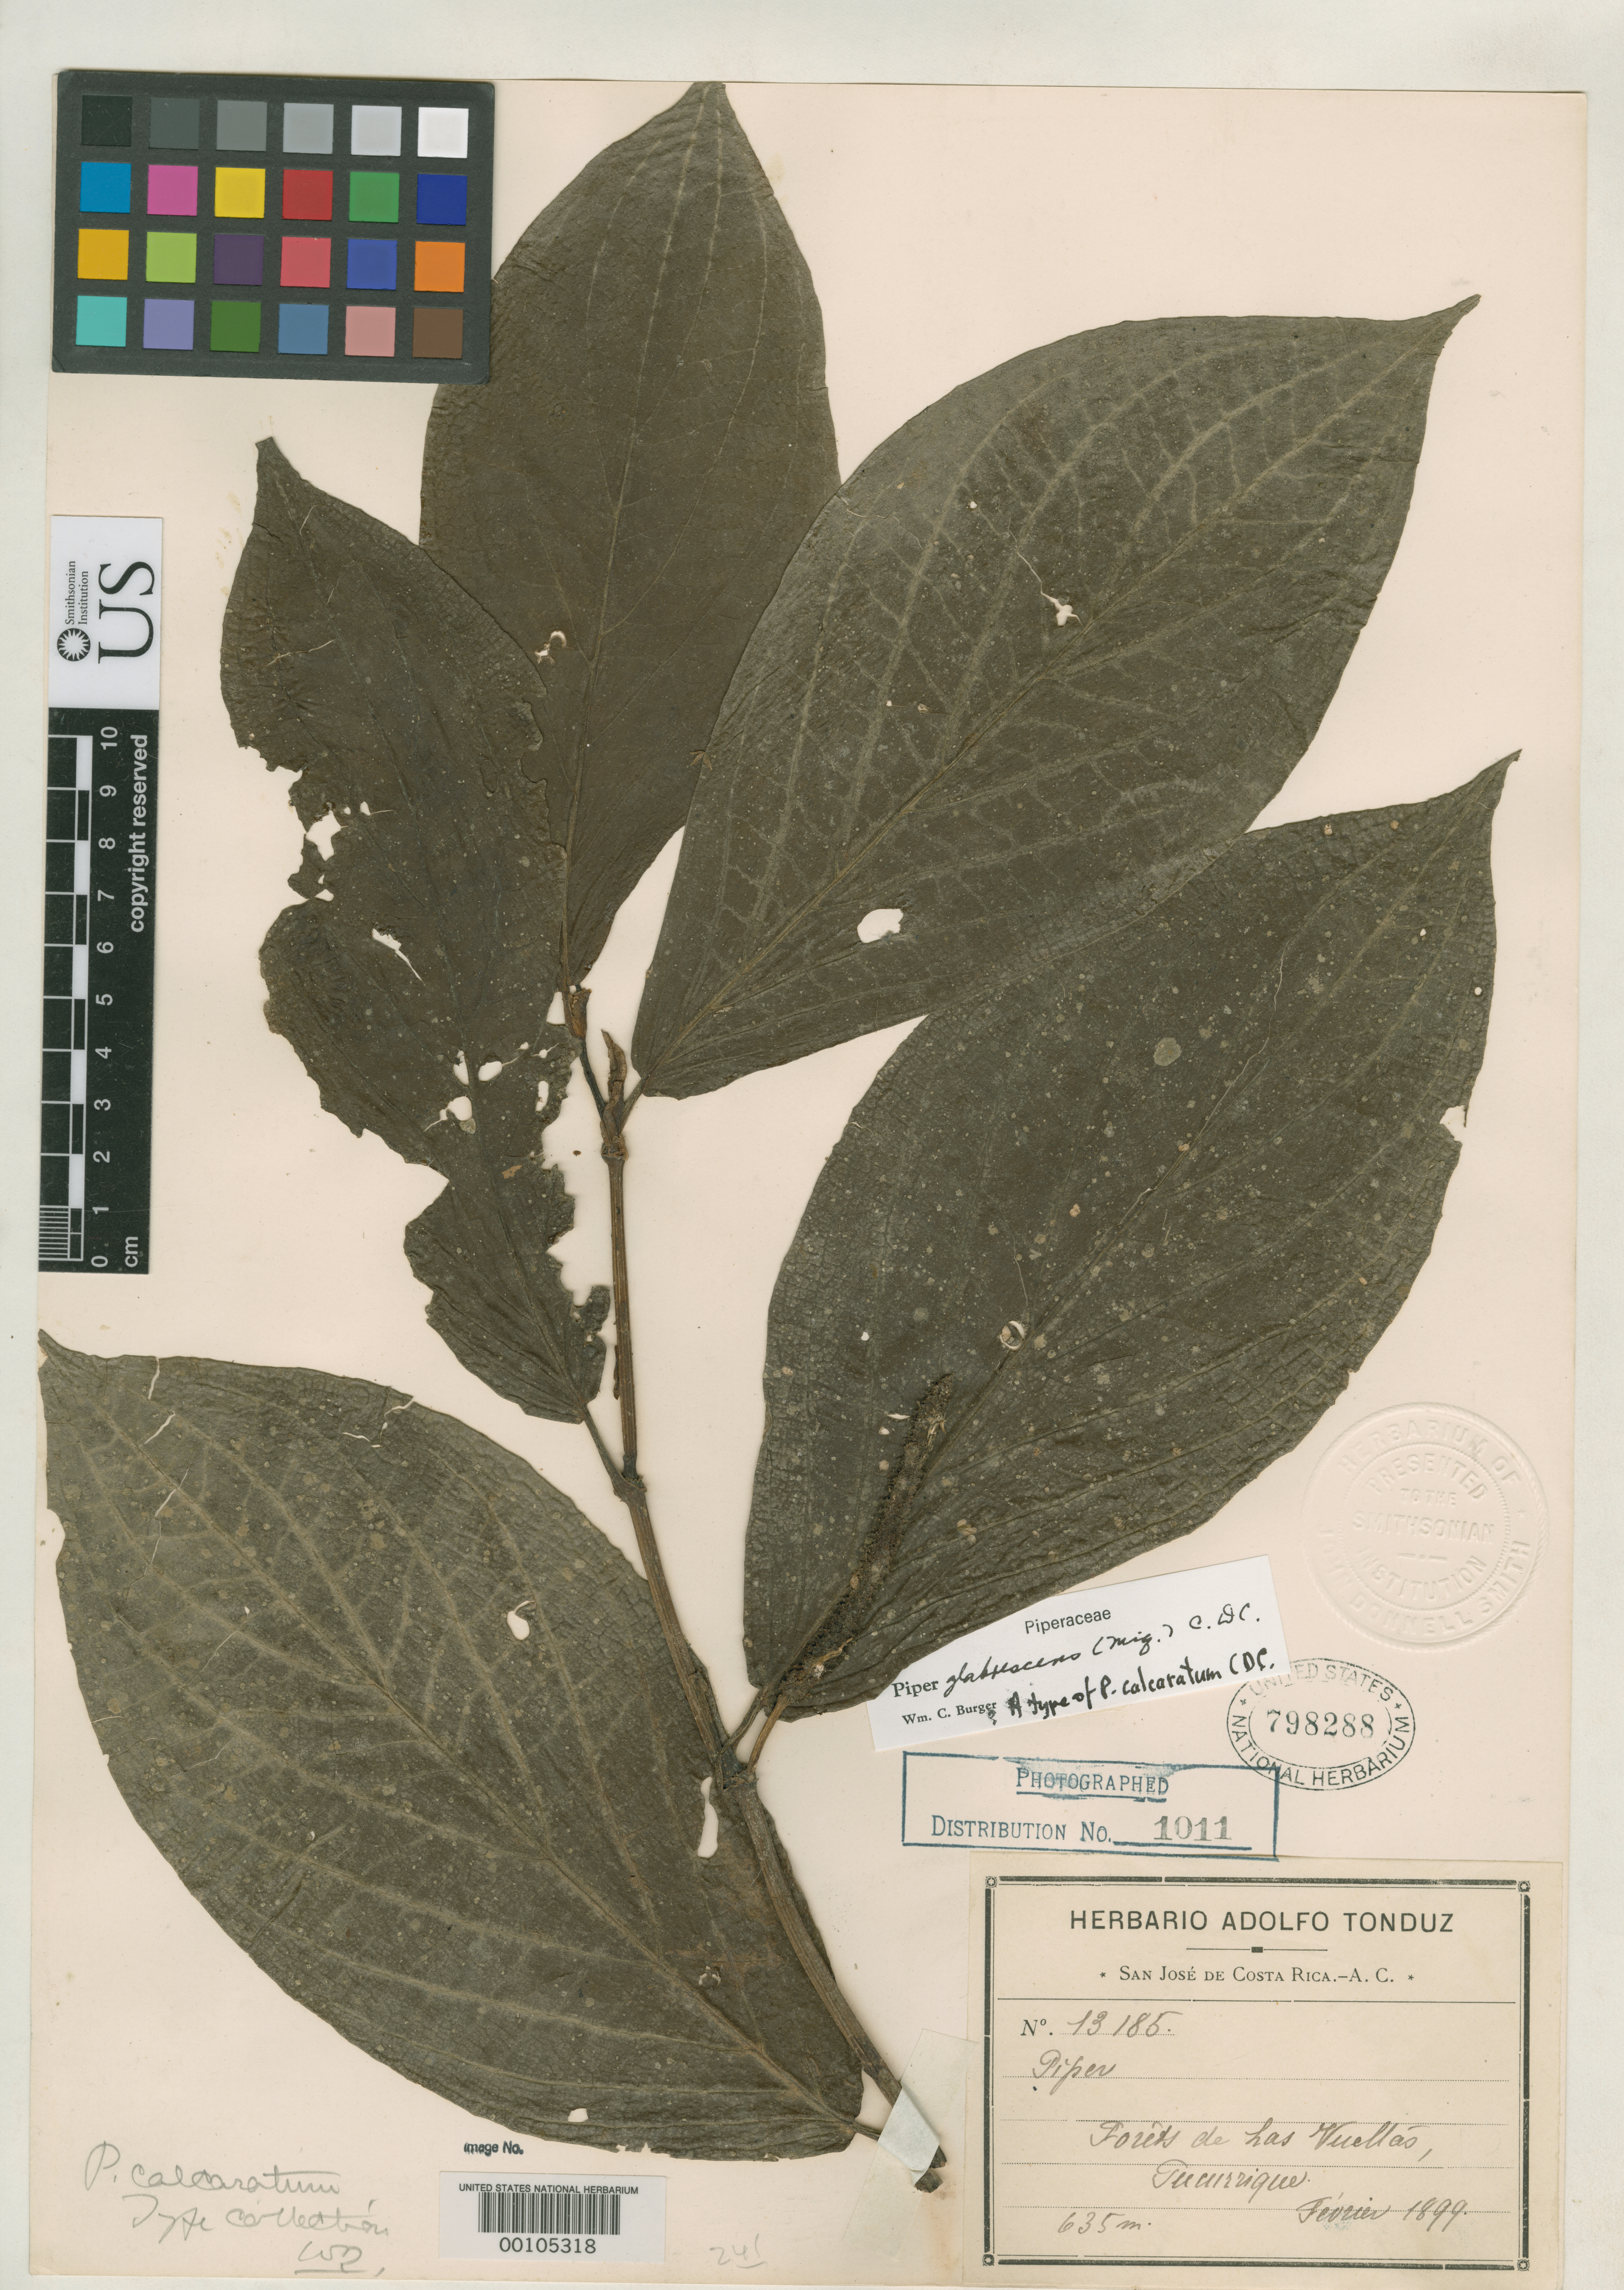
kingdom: Plantae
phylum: Tracheophyta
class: Magnoliopsida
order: Piperales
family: Piperaceae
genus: Piper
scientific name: Piper calcaratum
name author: C. DC.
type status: Isotype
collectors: H. F. Pittier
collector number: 13185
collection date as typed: Feb 1899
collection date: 1899-02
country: Costa Rica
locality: Forets de las Vueltas, Tucurrique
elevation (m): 635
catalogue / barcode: US 798288